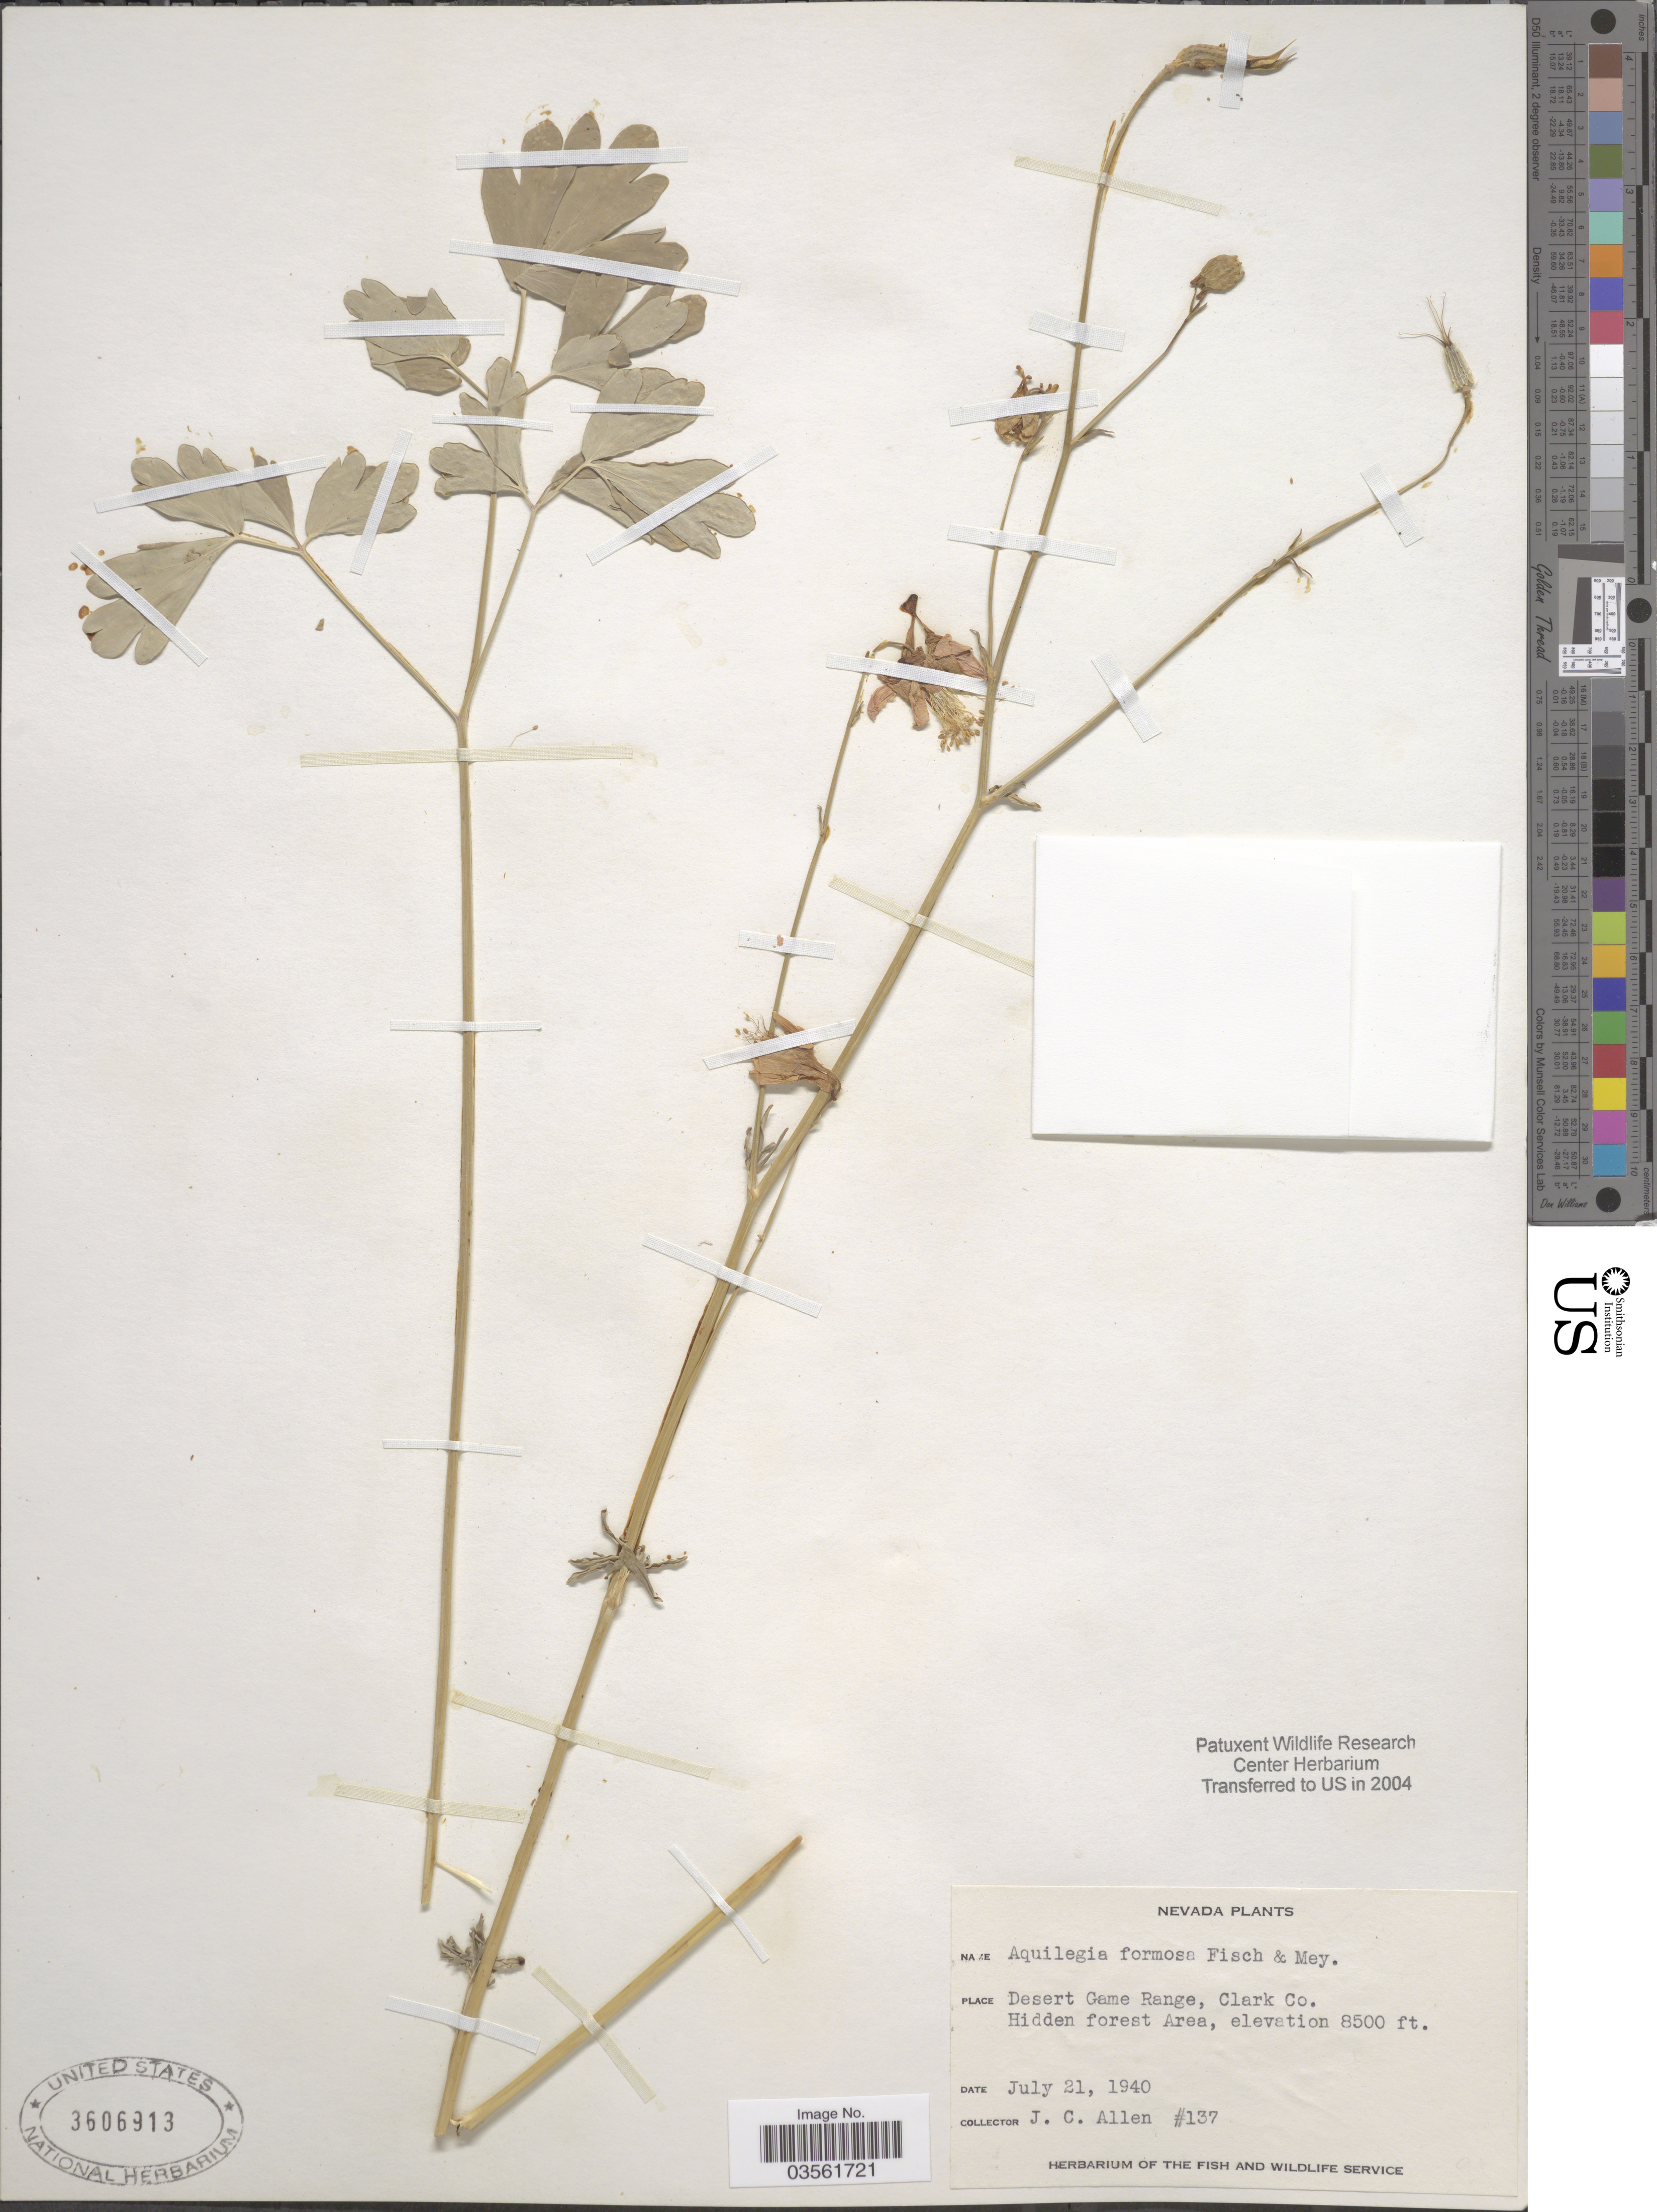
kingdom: Plantae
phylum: Tracheophyta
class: Magnoliopsida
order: Ranunculales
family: Ranunculaceae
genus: Aquilegia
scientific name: Aquilegia formosa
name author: Fisch. ex DC.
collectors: J. C. Allen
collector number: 137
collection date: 1940-07-21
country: United States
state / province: Nevada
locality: Desert Game Range, Clark Co. Hidden forest Area.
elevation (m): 2591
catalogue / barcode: US 3606913